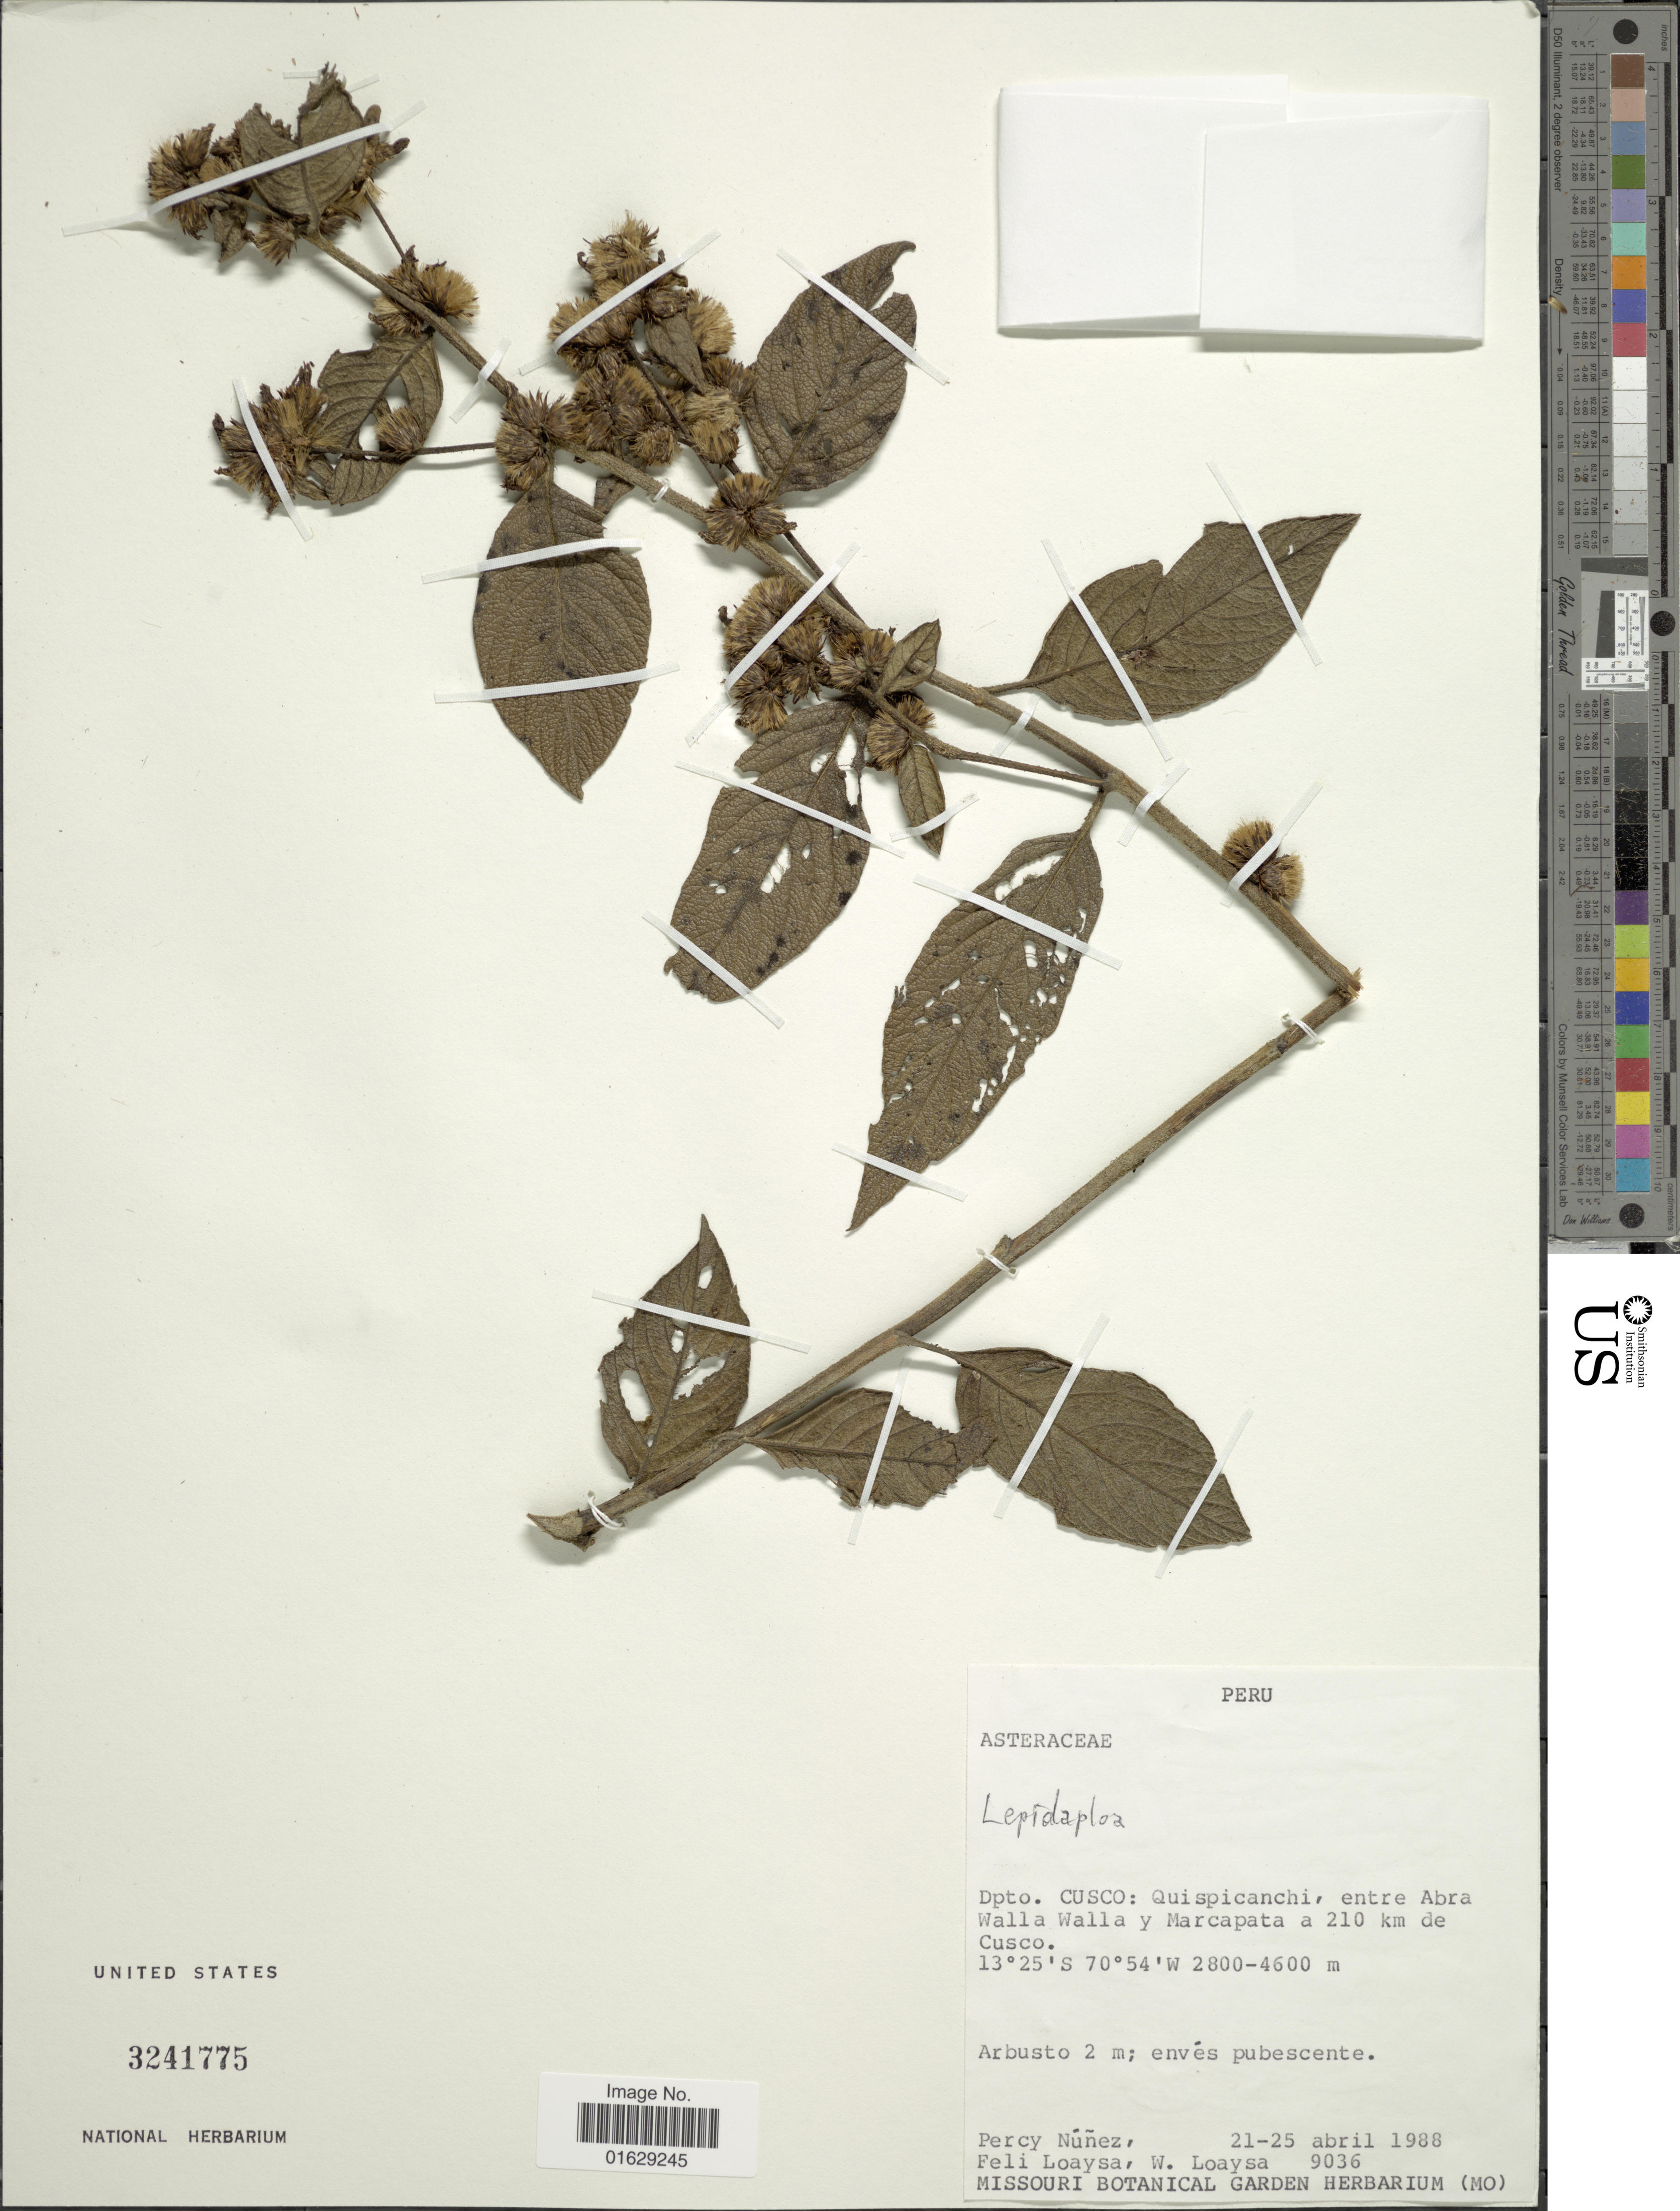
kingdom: Plantae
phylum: Tracheophyta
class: Magnoliopsida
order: Asterales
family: Asteraceae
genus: Lepidaploa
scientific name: Lepidaploa sordidopapposa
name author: (Hieron.) H. Rob.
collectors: P. Nuñez V., F. Loaysa & W. Loaysa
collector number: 9036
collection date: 1988-04-21/1988-04-25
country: Peru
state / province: Cusco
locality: Dpto. Cusco: Quispicanchi, entre Abra Walla Walla y Marcapata a 210 km de Cusco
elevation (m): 2800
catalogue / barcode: US 3241775